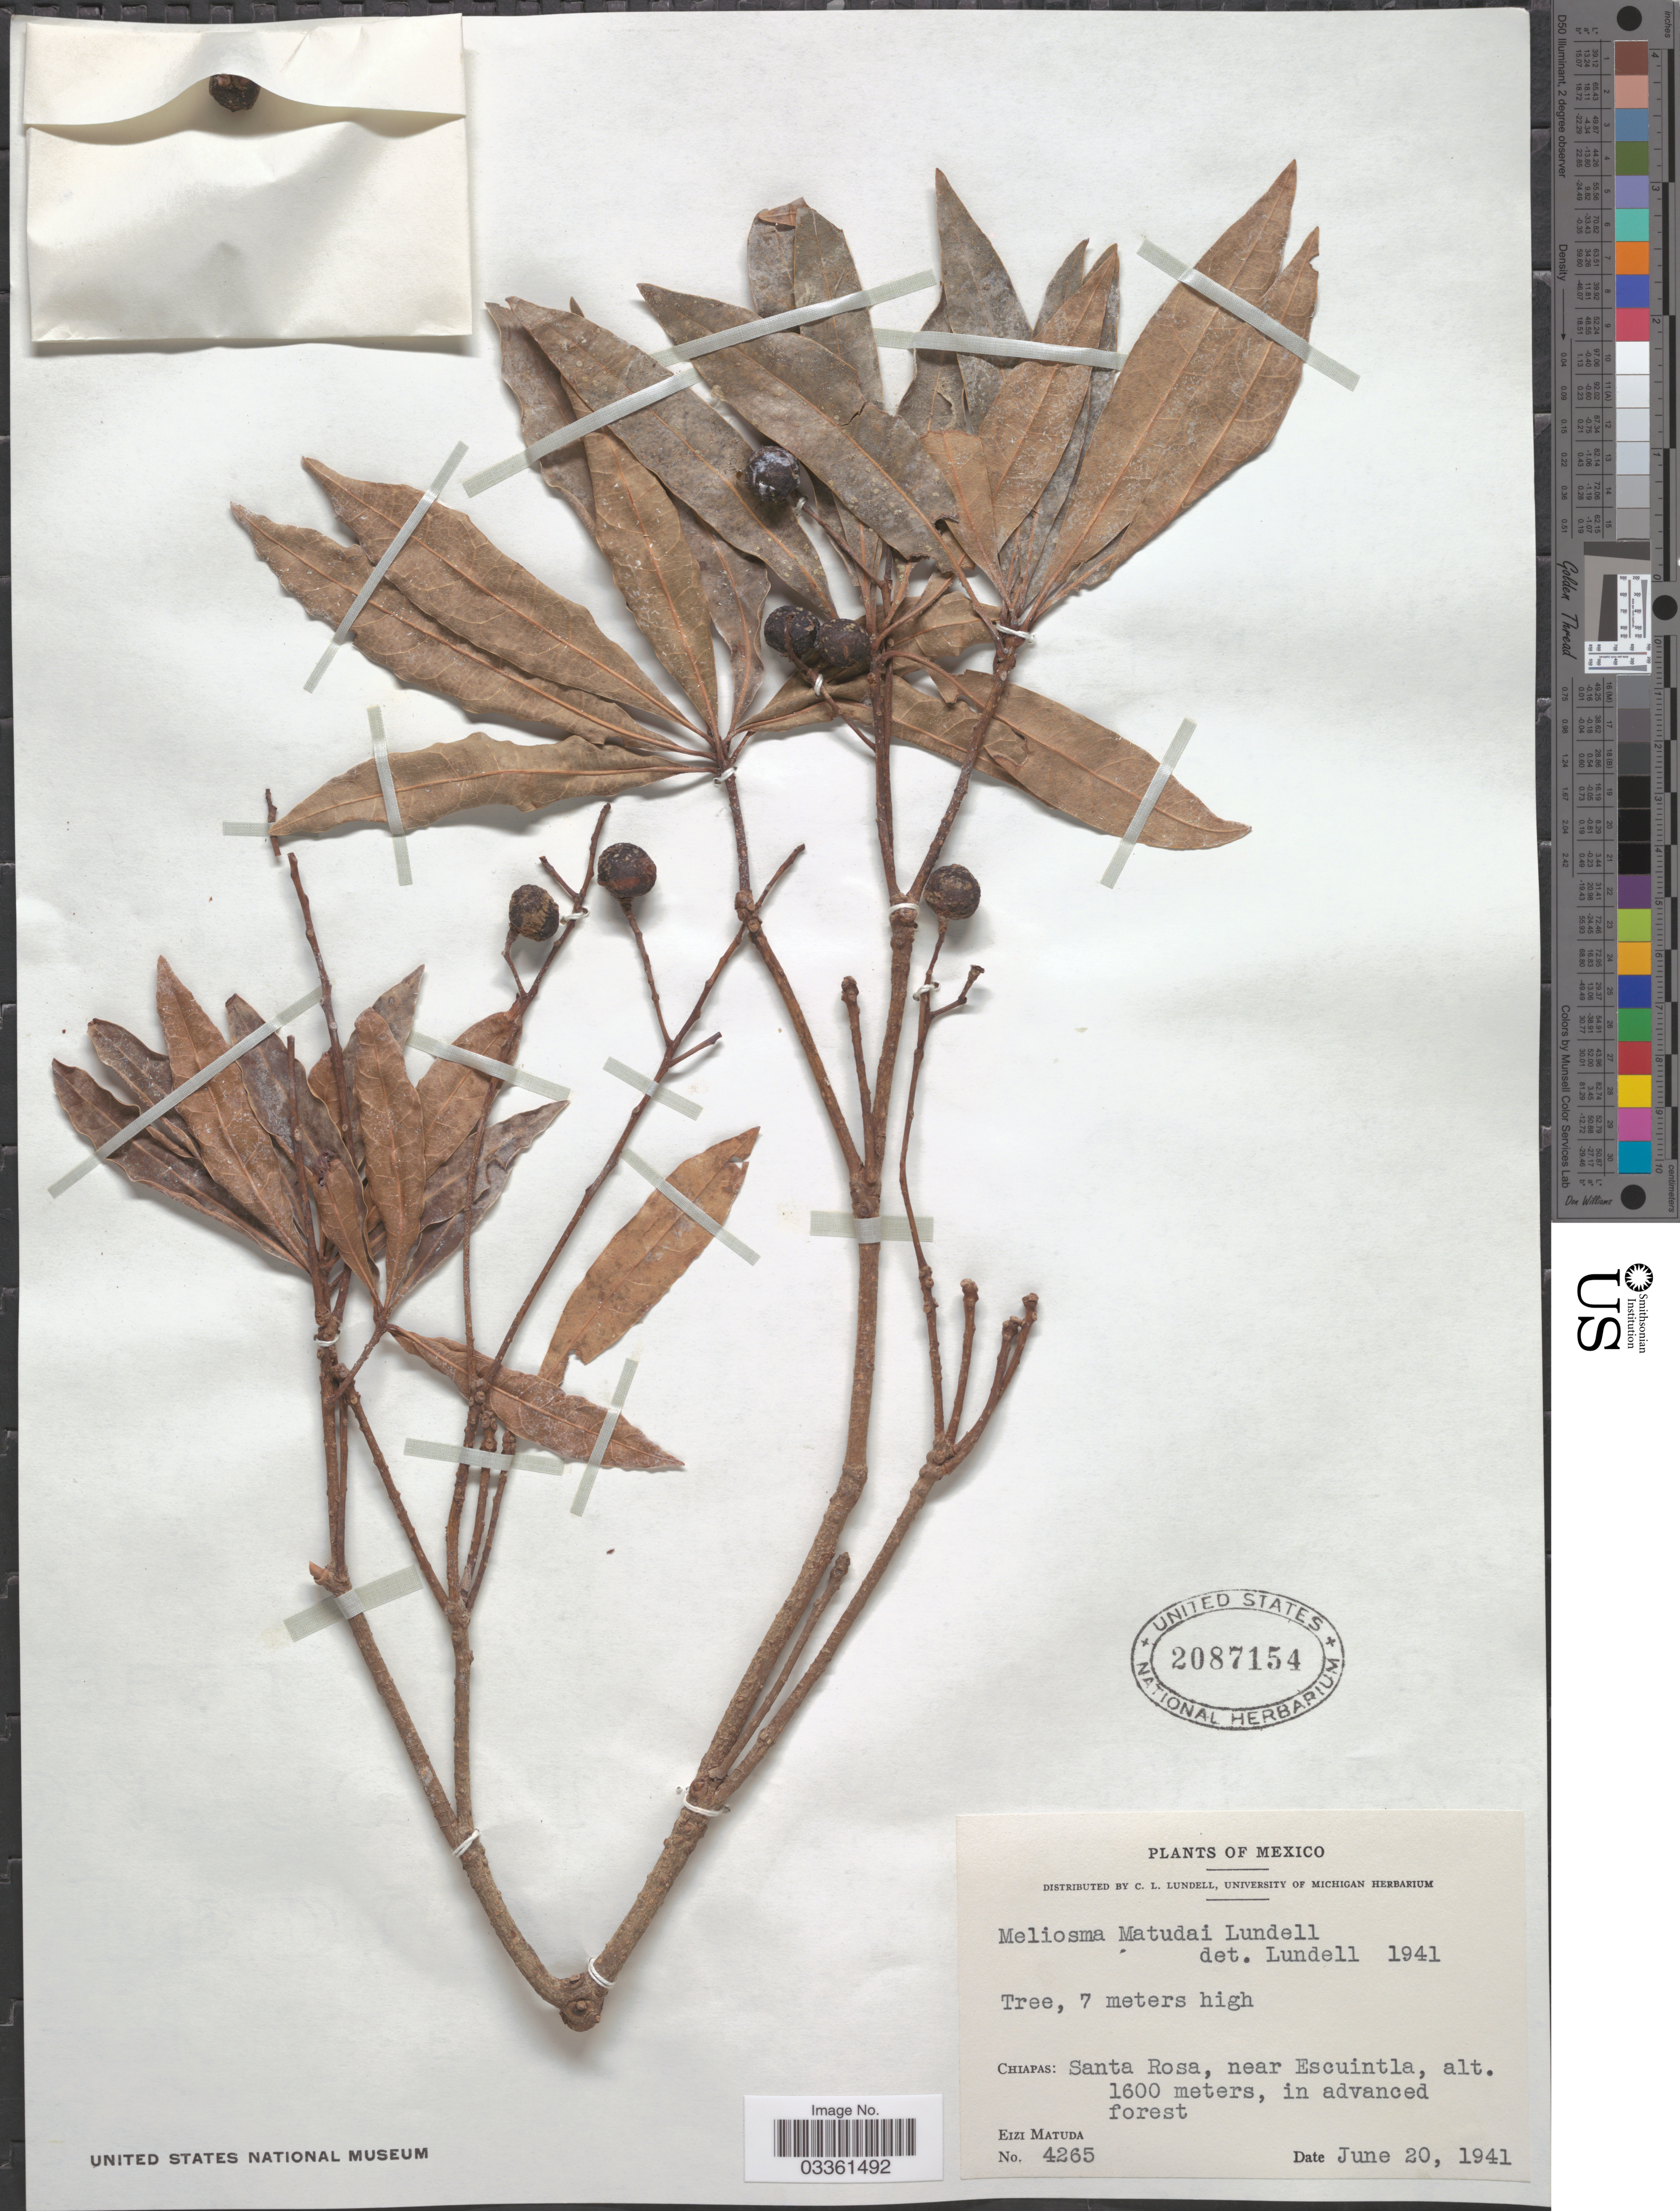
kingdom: Plantae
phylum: Tracheophyta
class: Magnoliopsida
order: Proteales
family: Sabiaceae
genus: Meliosma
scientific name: Meliosma matudai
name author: Lundell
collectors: E. Matuda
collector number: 4265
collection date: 1941-06-20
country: Mexico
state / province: Chiapas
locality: Santa Rosa, near Escuintla.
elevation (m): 1600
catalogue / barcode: US 2087154